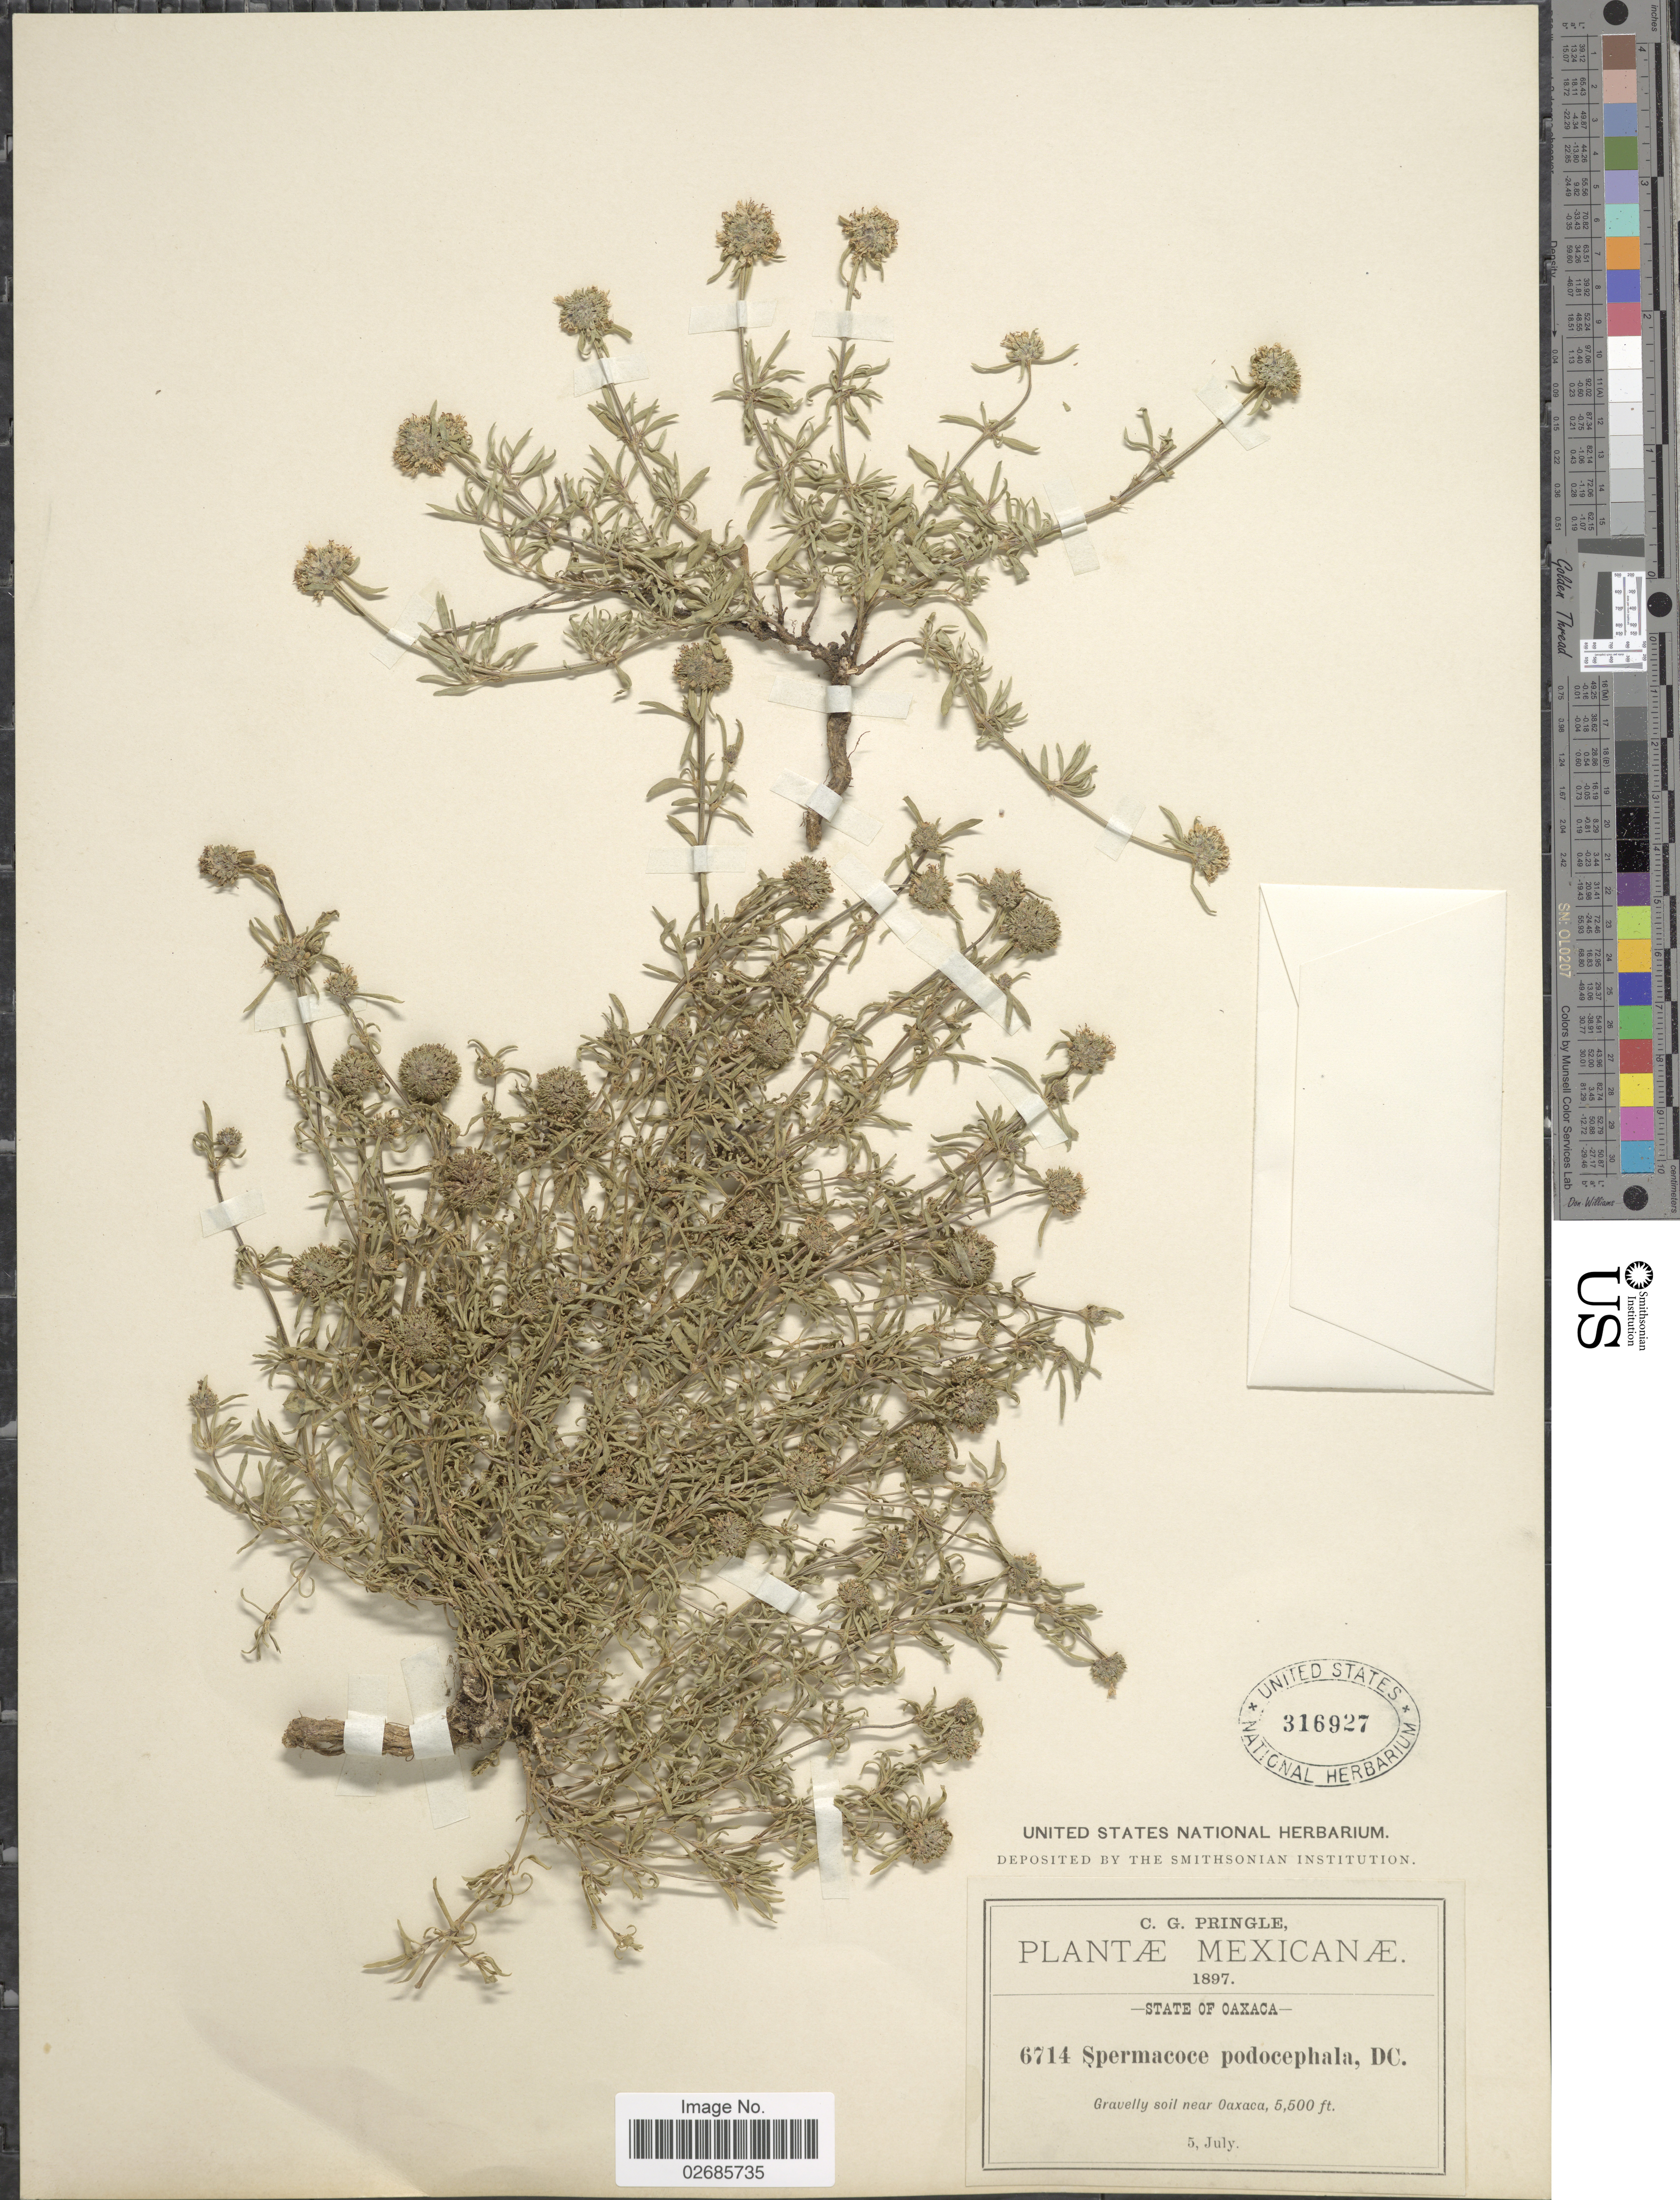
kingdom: Plantae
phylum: Tracheophyta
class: Magnoliopsida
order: Gentianales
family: Rubiaceae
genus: Borreria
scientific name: Borreria verticillata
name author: (L.) G. Mey.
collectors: C. G. Pringle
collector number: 6714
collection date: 1897-07-05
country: Mexico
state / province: Oaxaca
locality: Gravelly soil near Oaxaca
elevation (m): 1676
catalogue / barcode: US 316927